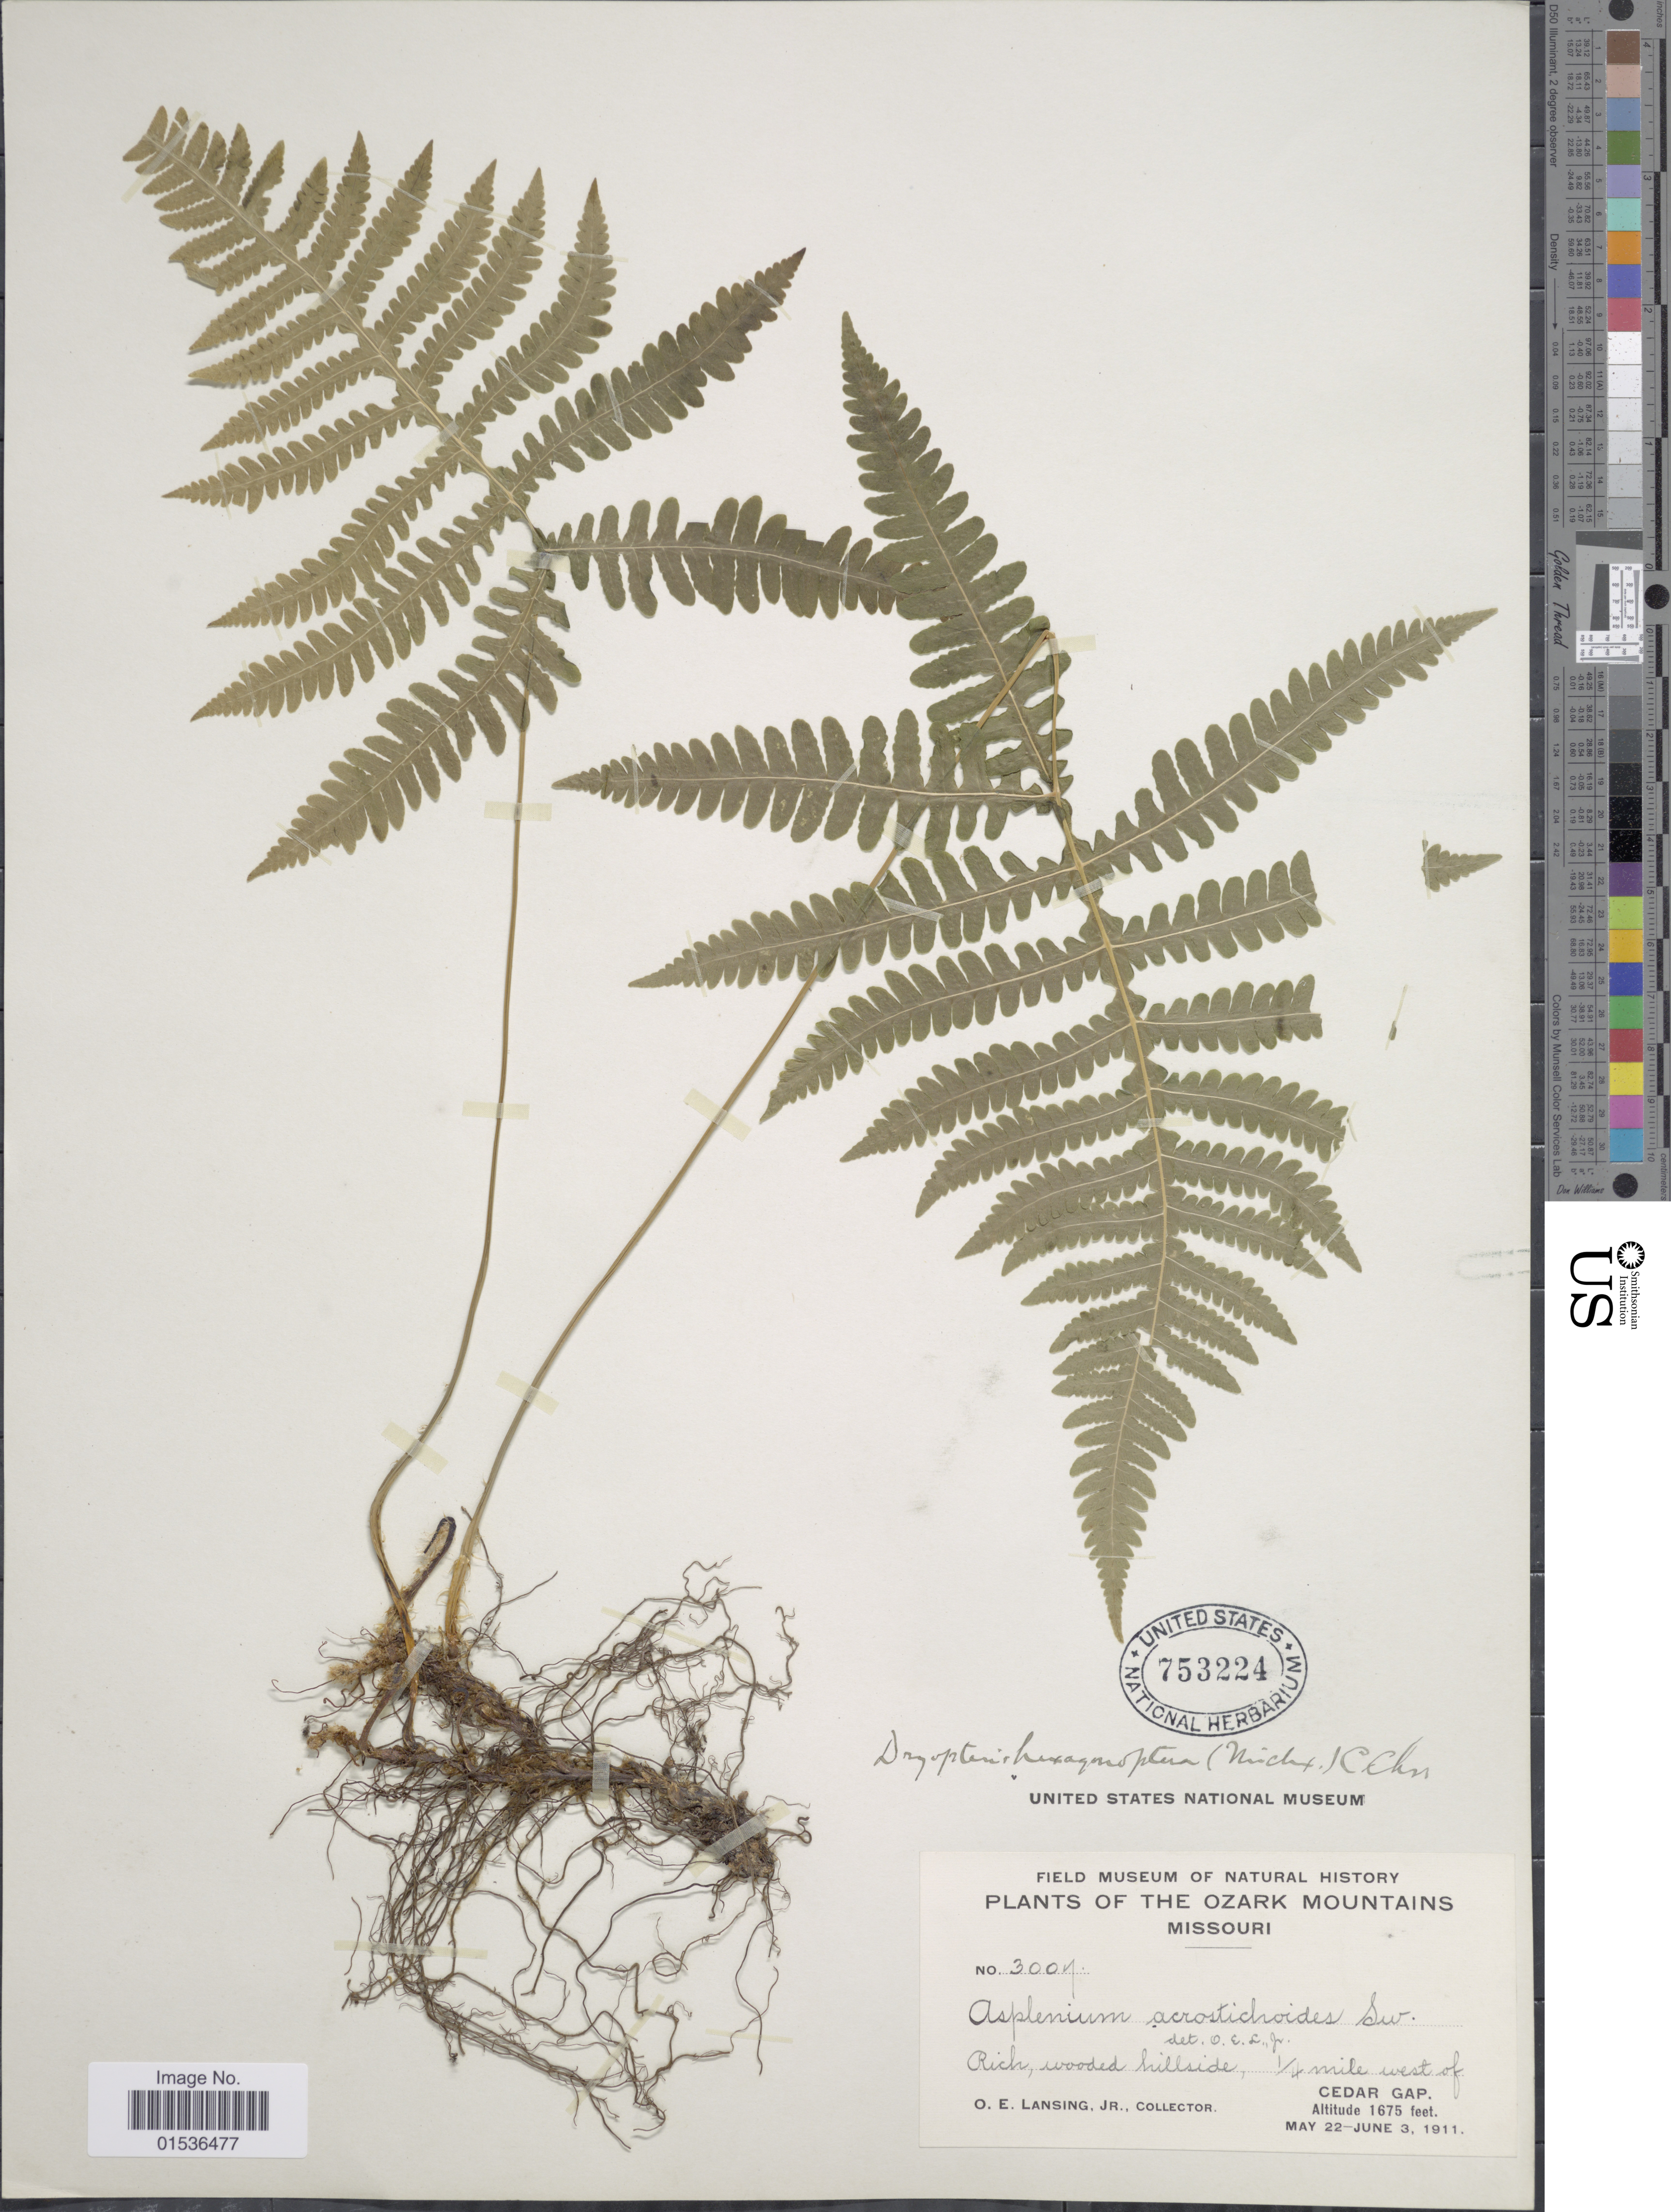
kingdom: Plantae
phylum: Tracheophyta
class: Polypodiopsida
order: Polypodiales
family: Thelypteridaceae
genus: Phegopteris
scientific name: Phegopteris hexagonoptera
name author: (Michx.) Fée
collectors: O. Lansing Jr.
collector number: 3007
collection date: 1911-05-22/1911-06-03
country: United States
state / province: Missouri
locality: Ozark Mountains. Missouri, ¼ mile west of Cedar Gap.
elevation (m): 511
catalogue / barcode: US 753224